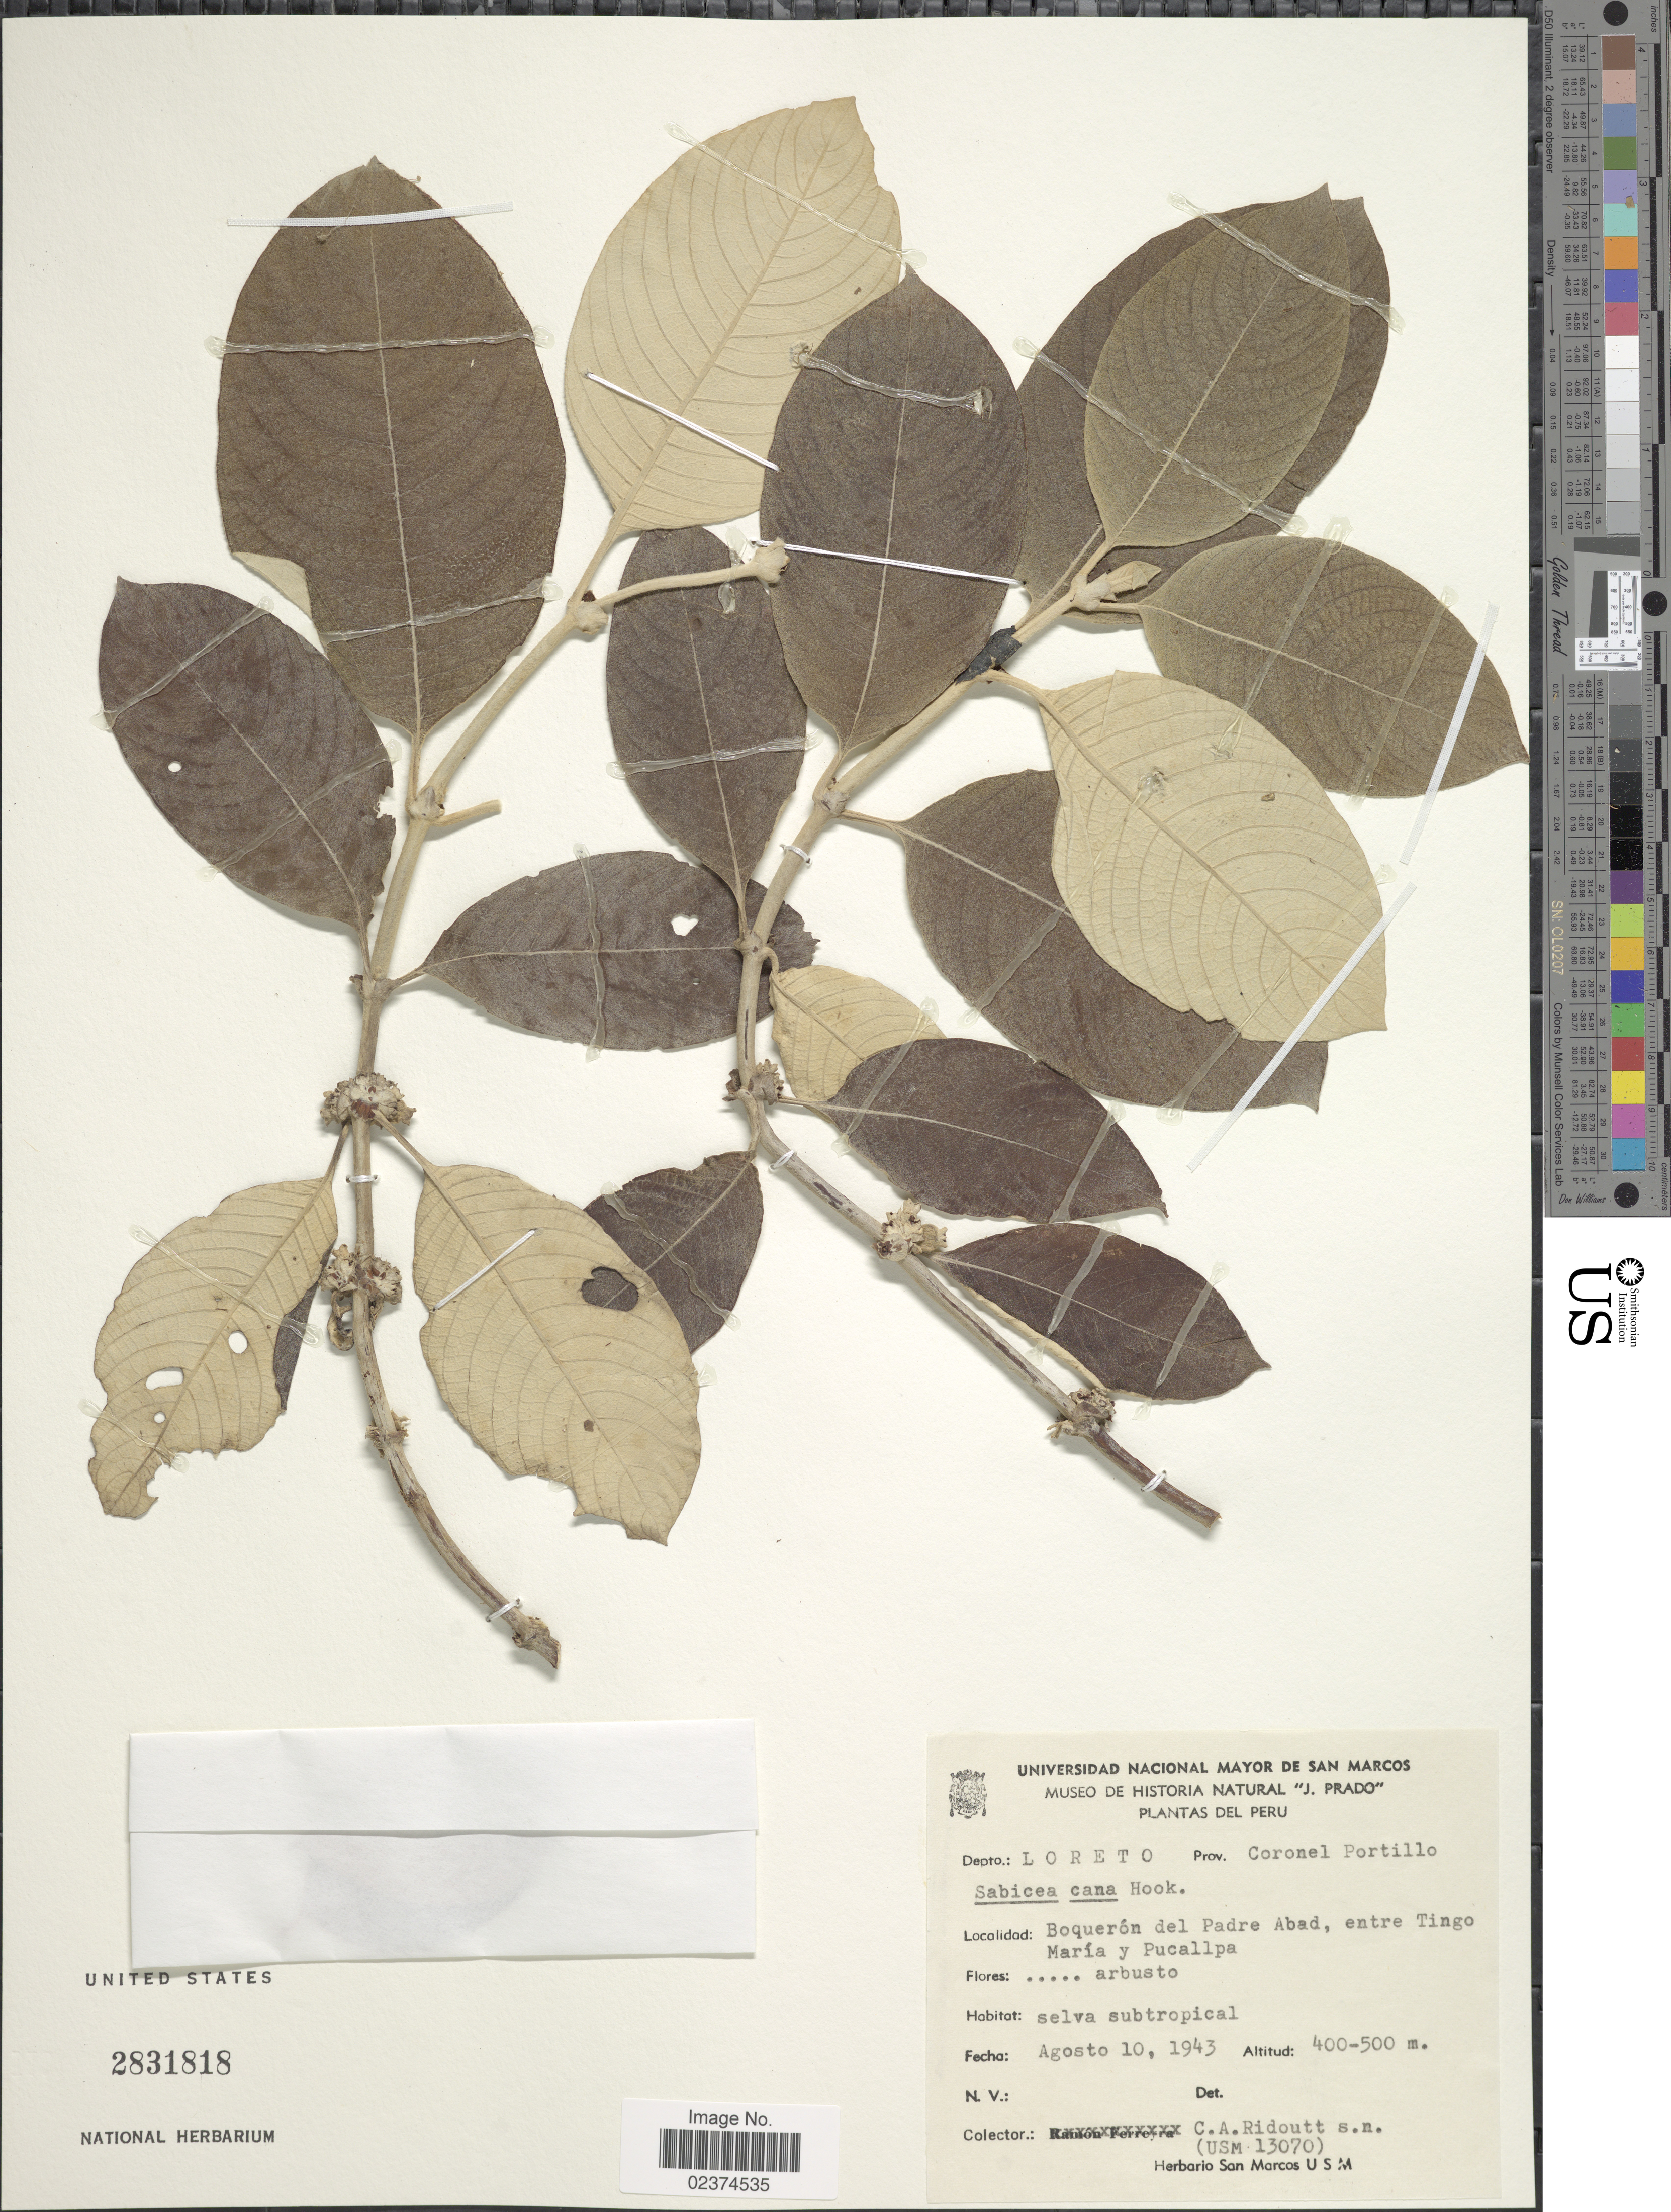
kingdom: Plantae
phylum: Tracheophyta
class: Magnoliopsida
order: Gentianales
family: Rubiaceae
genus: Sabicea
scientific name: Sabicea cana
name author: Hook. f.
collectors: C. Ridoutt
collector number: (USM 13070)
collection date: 1943-08-10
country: Peru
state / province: Loreto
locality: Depto: Loreto, Prov. Coronel Portillo, Boquerón de; Padre Abad, entre Tingo María y Pucallpa, selva subtropical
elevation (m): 400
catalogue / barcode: US 2831818